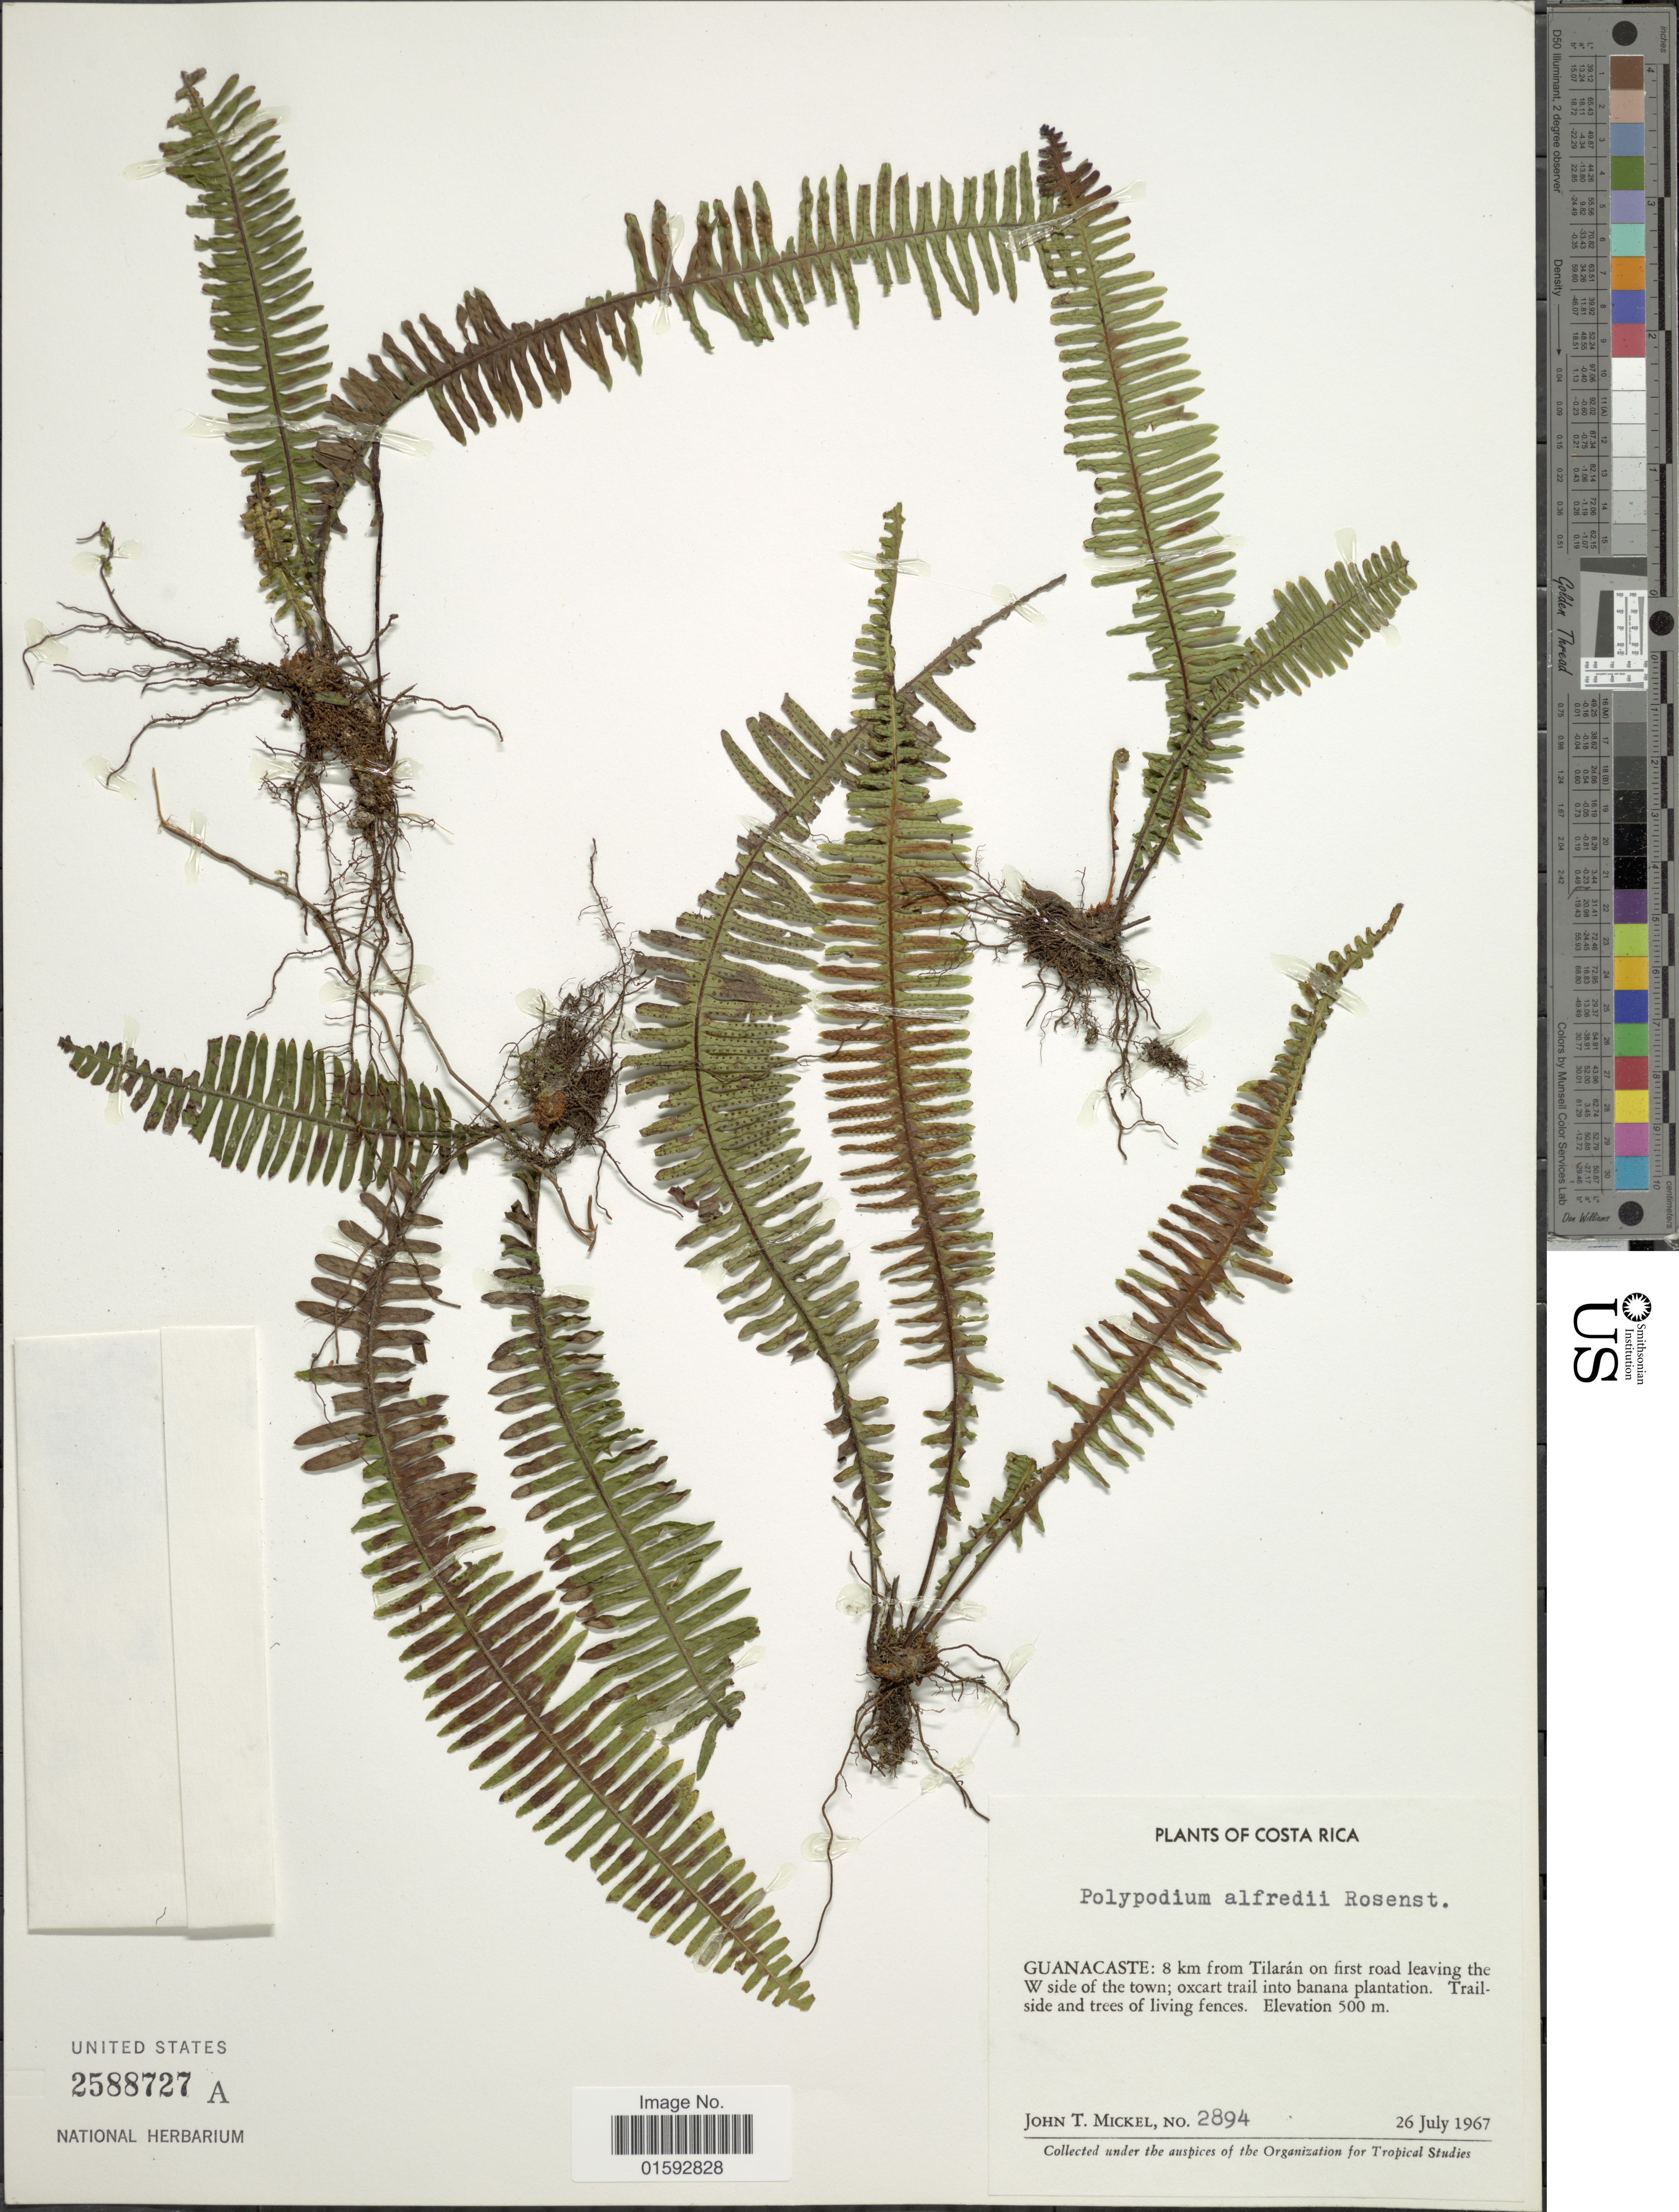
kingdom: Plantae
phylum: Tracheophyta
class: Polypodiopsida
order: Polypodiales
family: Polypodiaceae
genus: Pecluma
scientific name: Pecluma alfredii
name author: (Rosenst.) M.G. Price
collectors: J. T. Mickel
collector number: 2894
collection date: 1967-07-26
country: Costa Rica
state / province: Guanacaste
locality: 8 km from Tilaran on first road leaving the W side of the town; oxcart trail into banana plantation. Trail side and trees of lving fences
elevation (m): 500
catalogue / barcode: US 2588727A